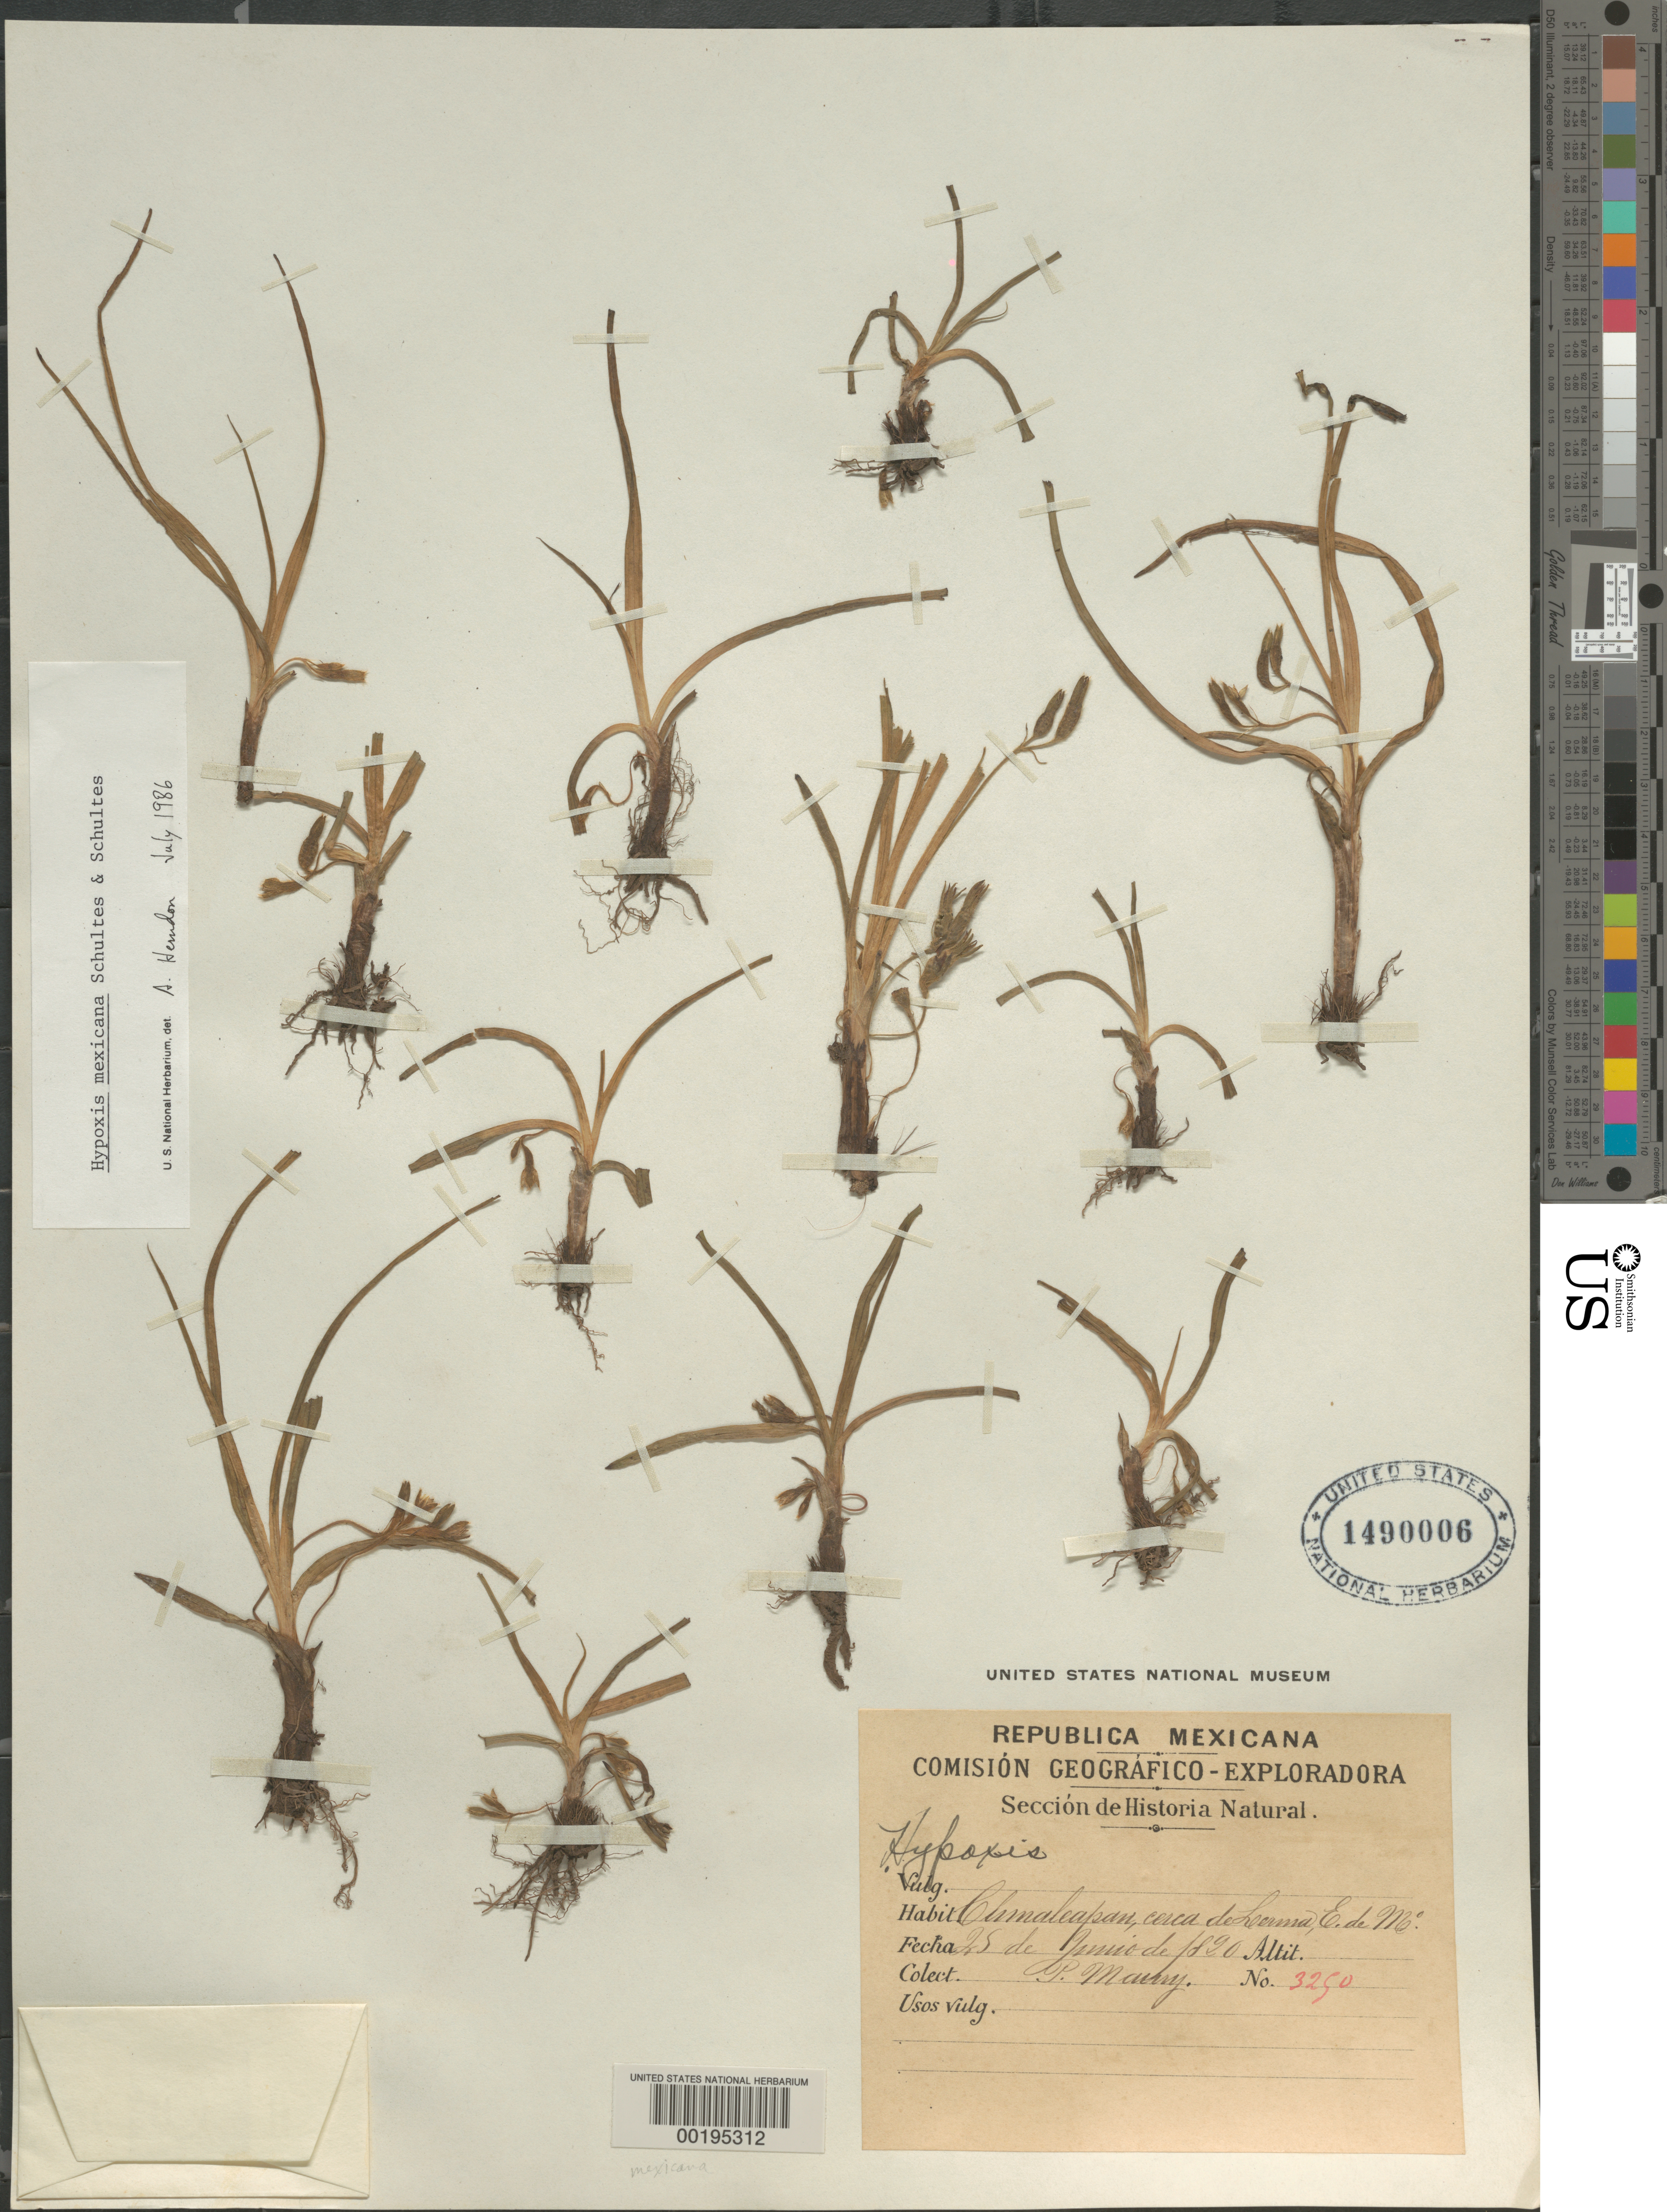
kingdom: Plantae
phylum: Tracheophyta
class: Liliopsida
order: Asparagales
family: Hypoxidaceae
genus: Hypoxis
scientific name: Hypoxis mexicana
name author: Schult. & Schult. f.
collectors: P. J. Maury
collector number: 3250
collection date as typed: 25 Jun 1890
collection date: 1890-06-25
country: Mexico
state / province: México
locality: Climaeapan, ca Leerma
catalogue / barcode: US 1490006